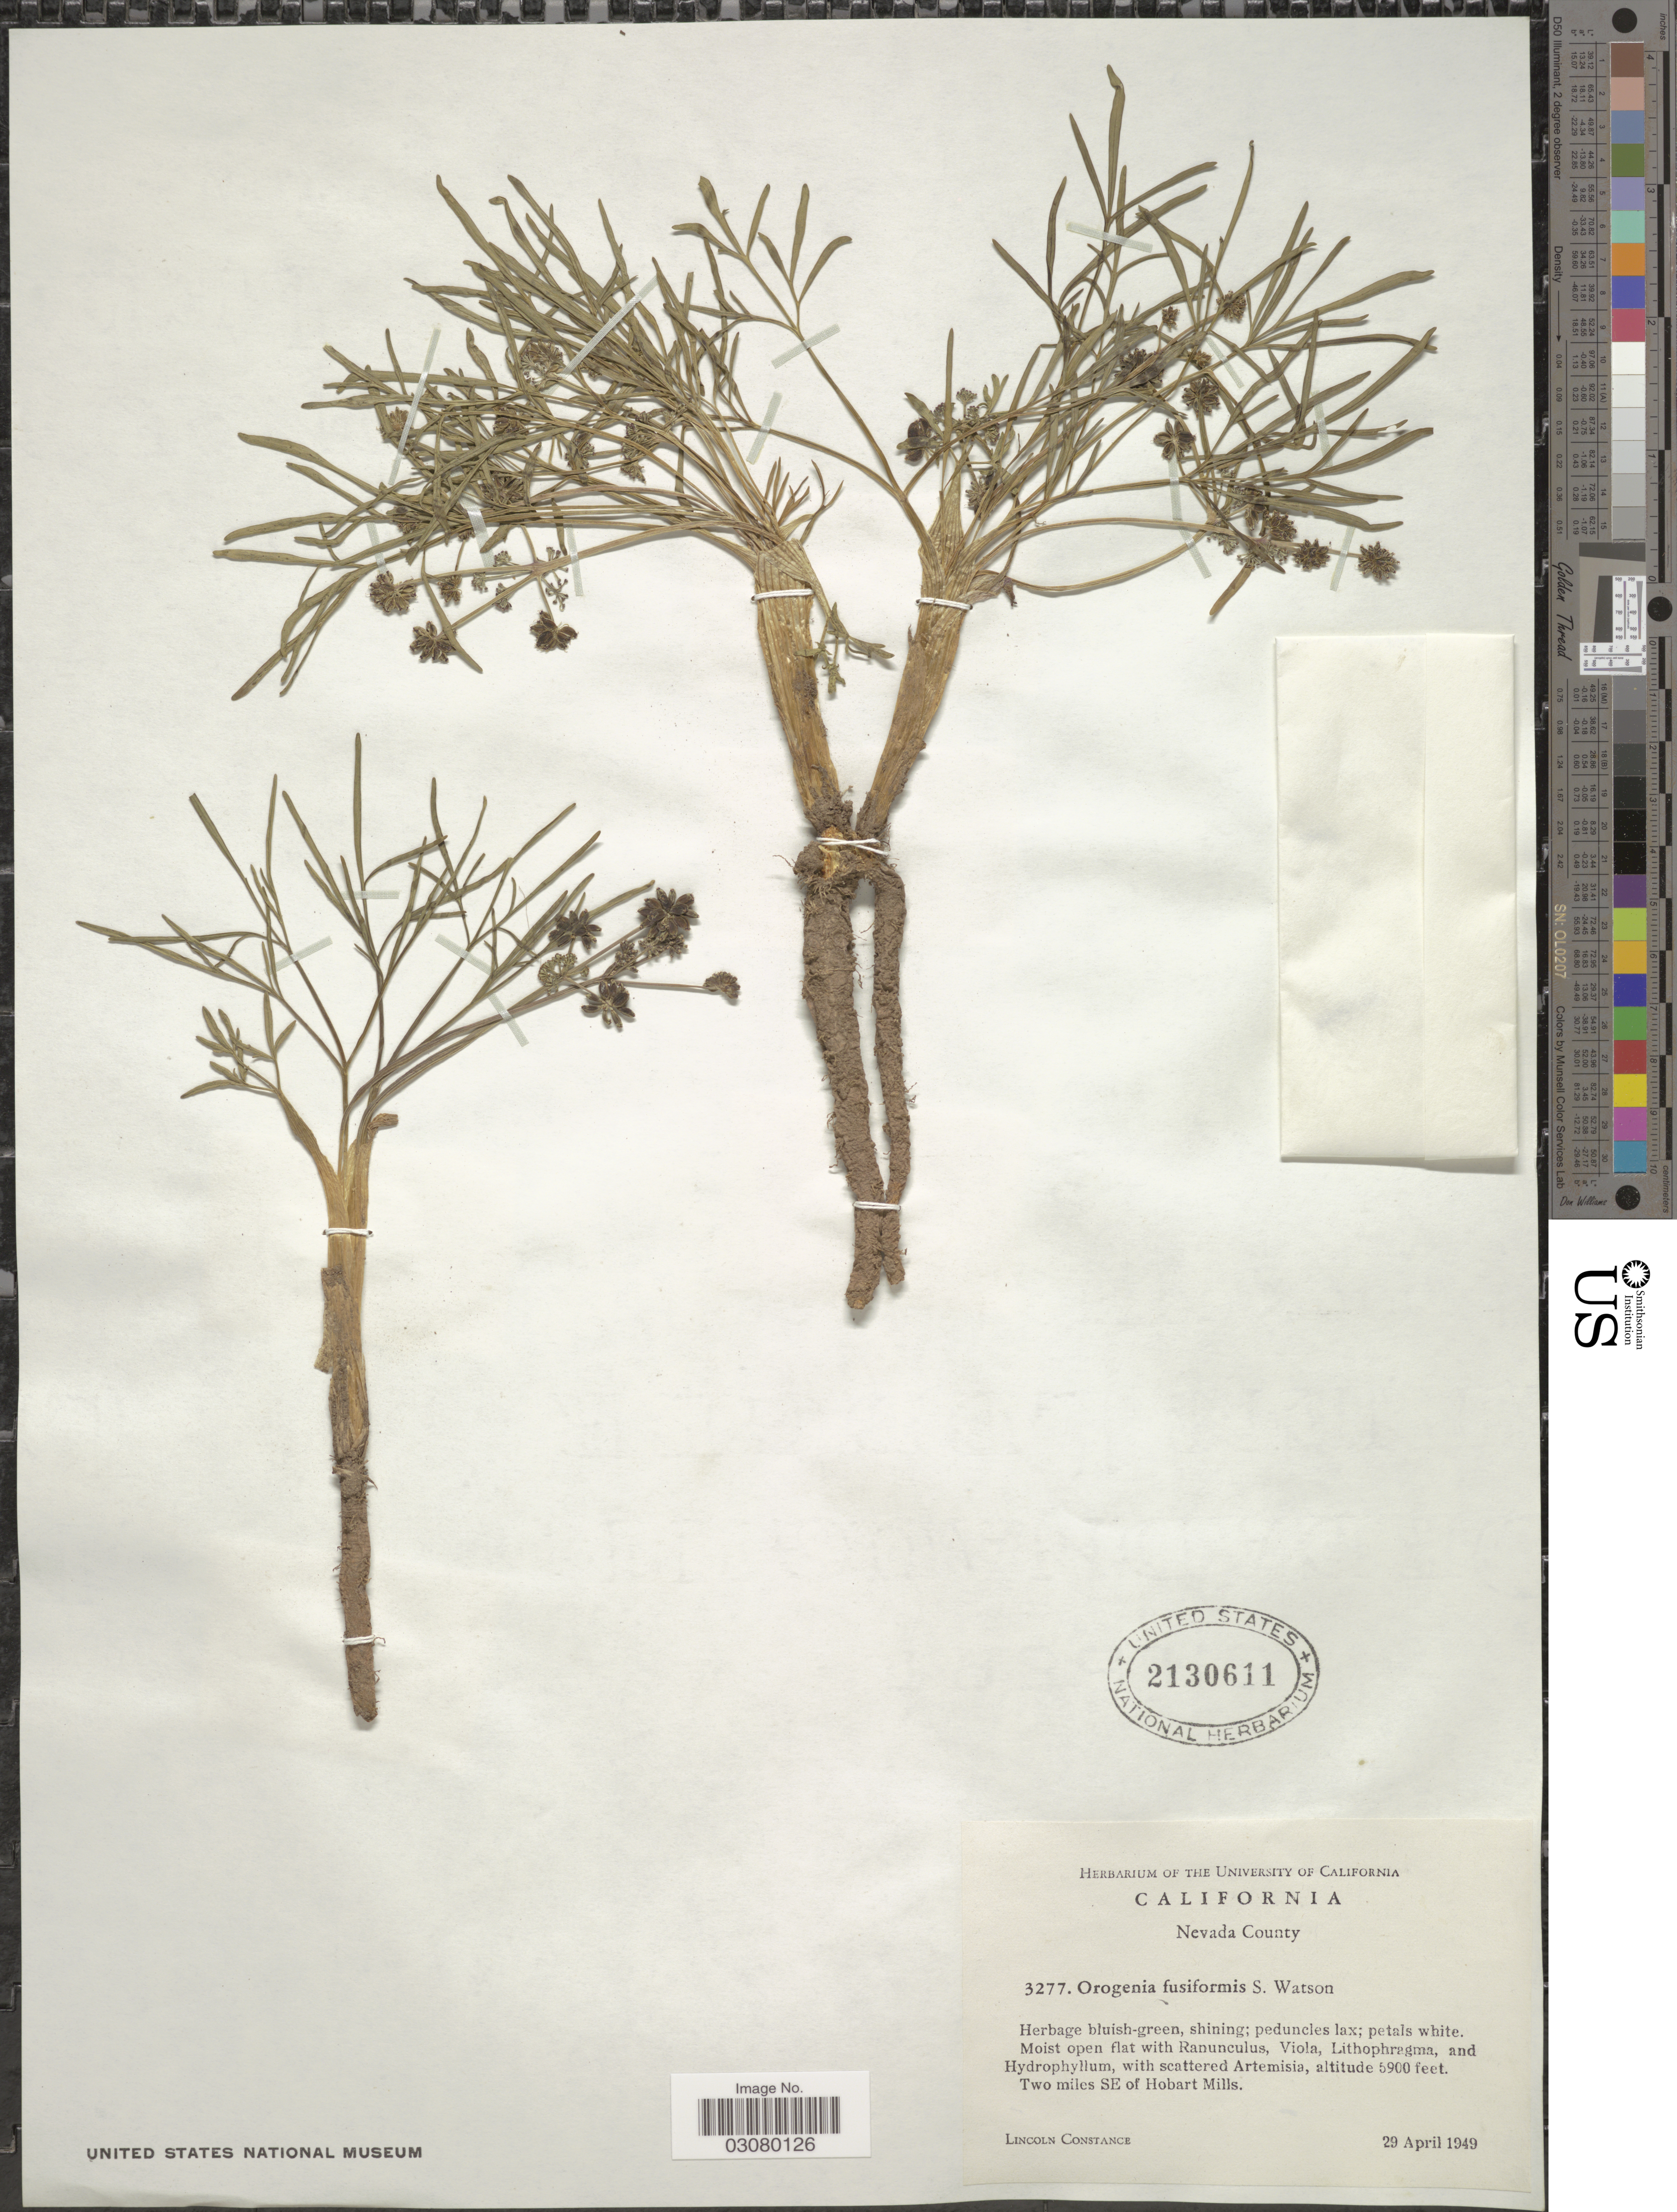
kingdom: Plantae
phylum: Tracheophyta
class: Magnoliopsida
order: Apiales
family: Apiaceae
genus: Orogenia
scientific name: Orogenia fusiformis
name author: S. Watson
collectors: L. Constance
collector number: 3277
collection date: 1949-04-29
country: United States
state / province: California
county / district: Nevada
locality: Nevada County. Two miles SE of Hobart Mills.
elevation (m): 1798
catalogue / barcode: US 2130611